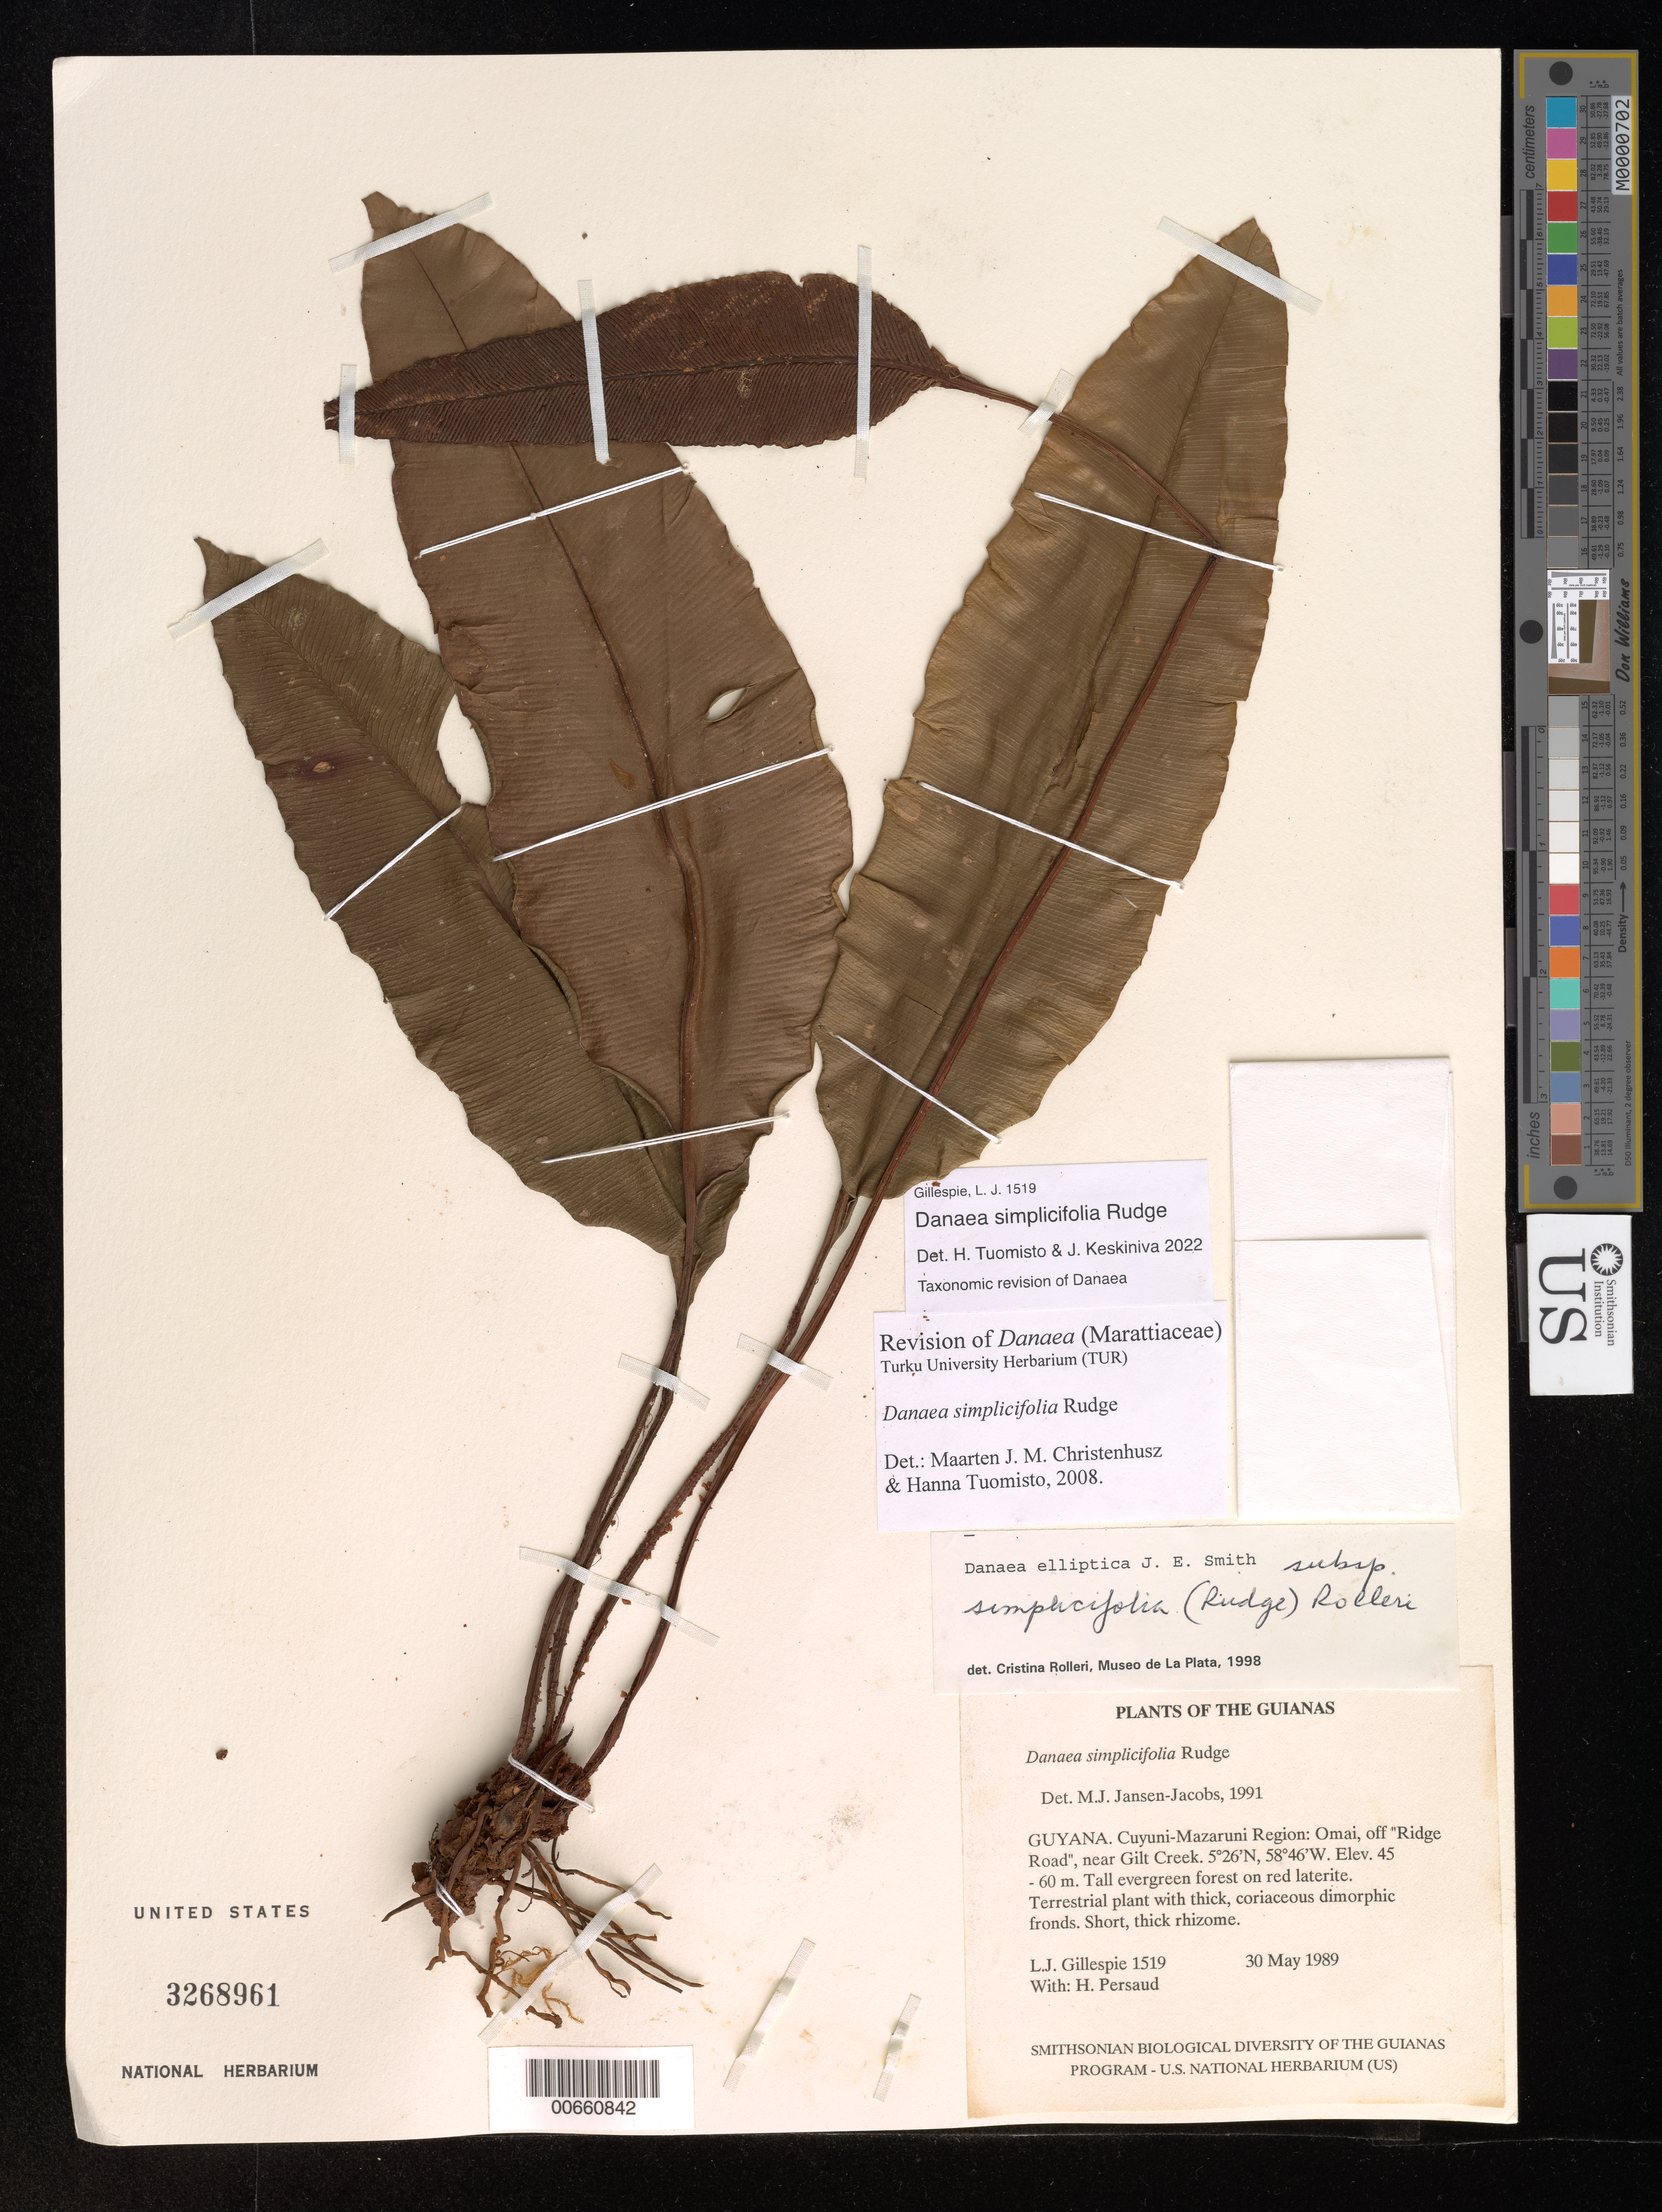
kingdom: Plantae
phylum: Tracheophyta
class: Polypodiopsida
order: Marattiales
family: Marattiaceae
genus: Danaea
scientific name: Danaea simplicifolia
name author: Rudge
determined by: Jansen-Jacobs, M. J., (U), Nationaal Herbarium Nederland, Utrecht University branch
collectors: L. J. Gillespie & H. Persaud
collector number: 1519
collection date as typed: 30 May 1989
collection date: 1989-05-30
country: Guyana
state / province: Cuyuni-Mazaruni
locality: Omai, off "Ridge Road", near Gilt Creek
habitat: Tall evergreen forest on red laterite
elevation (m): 45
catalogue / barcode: US 3268961